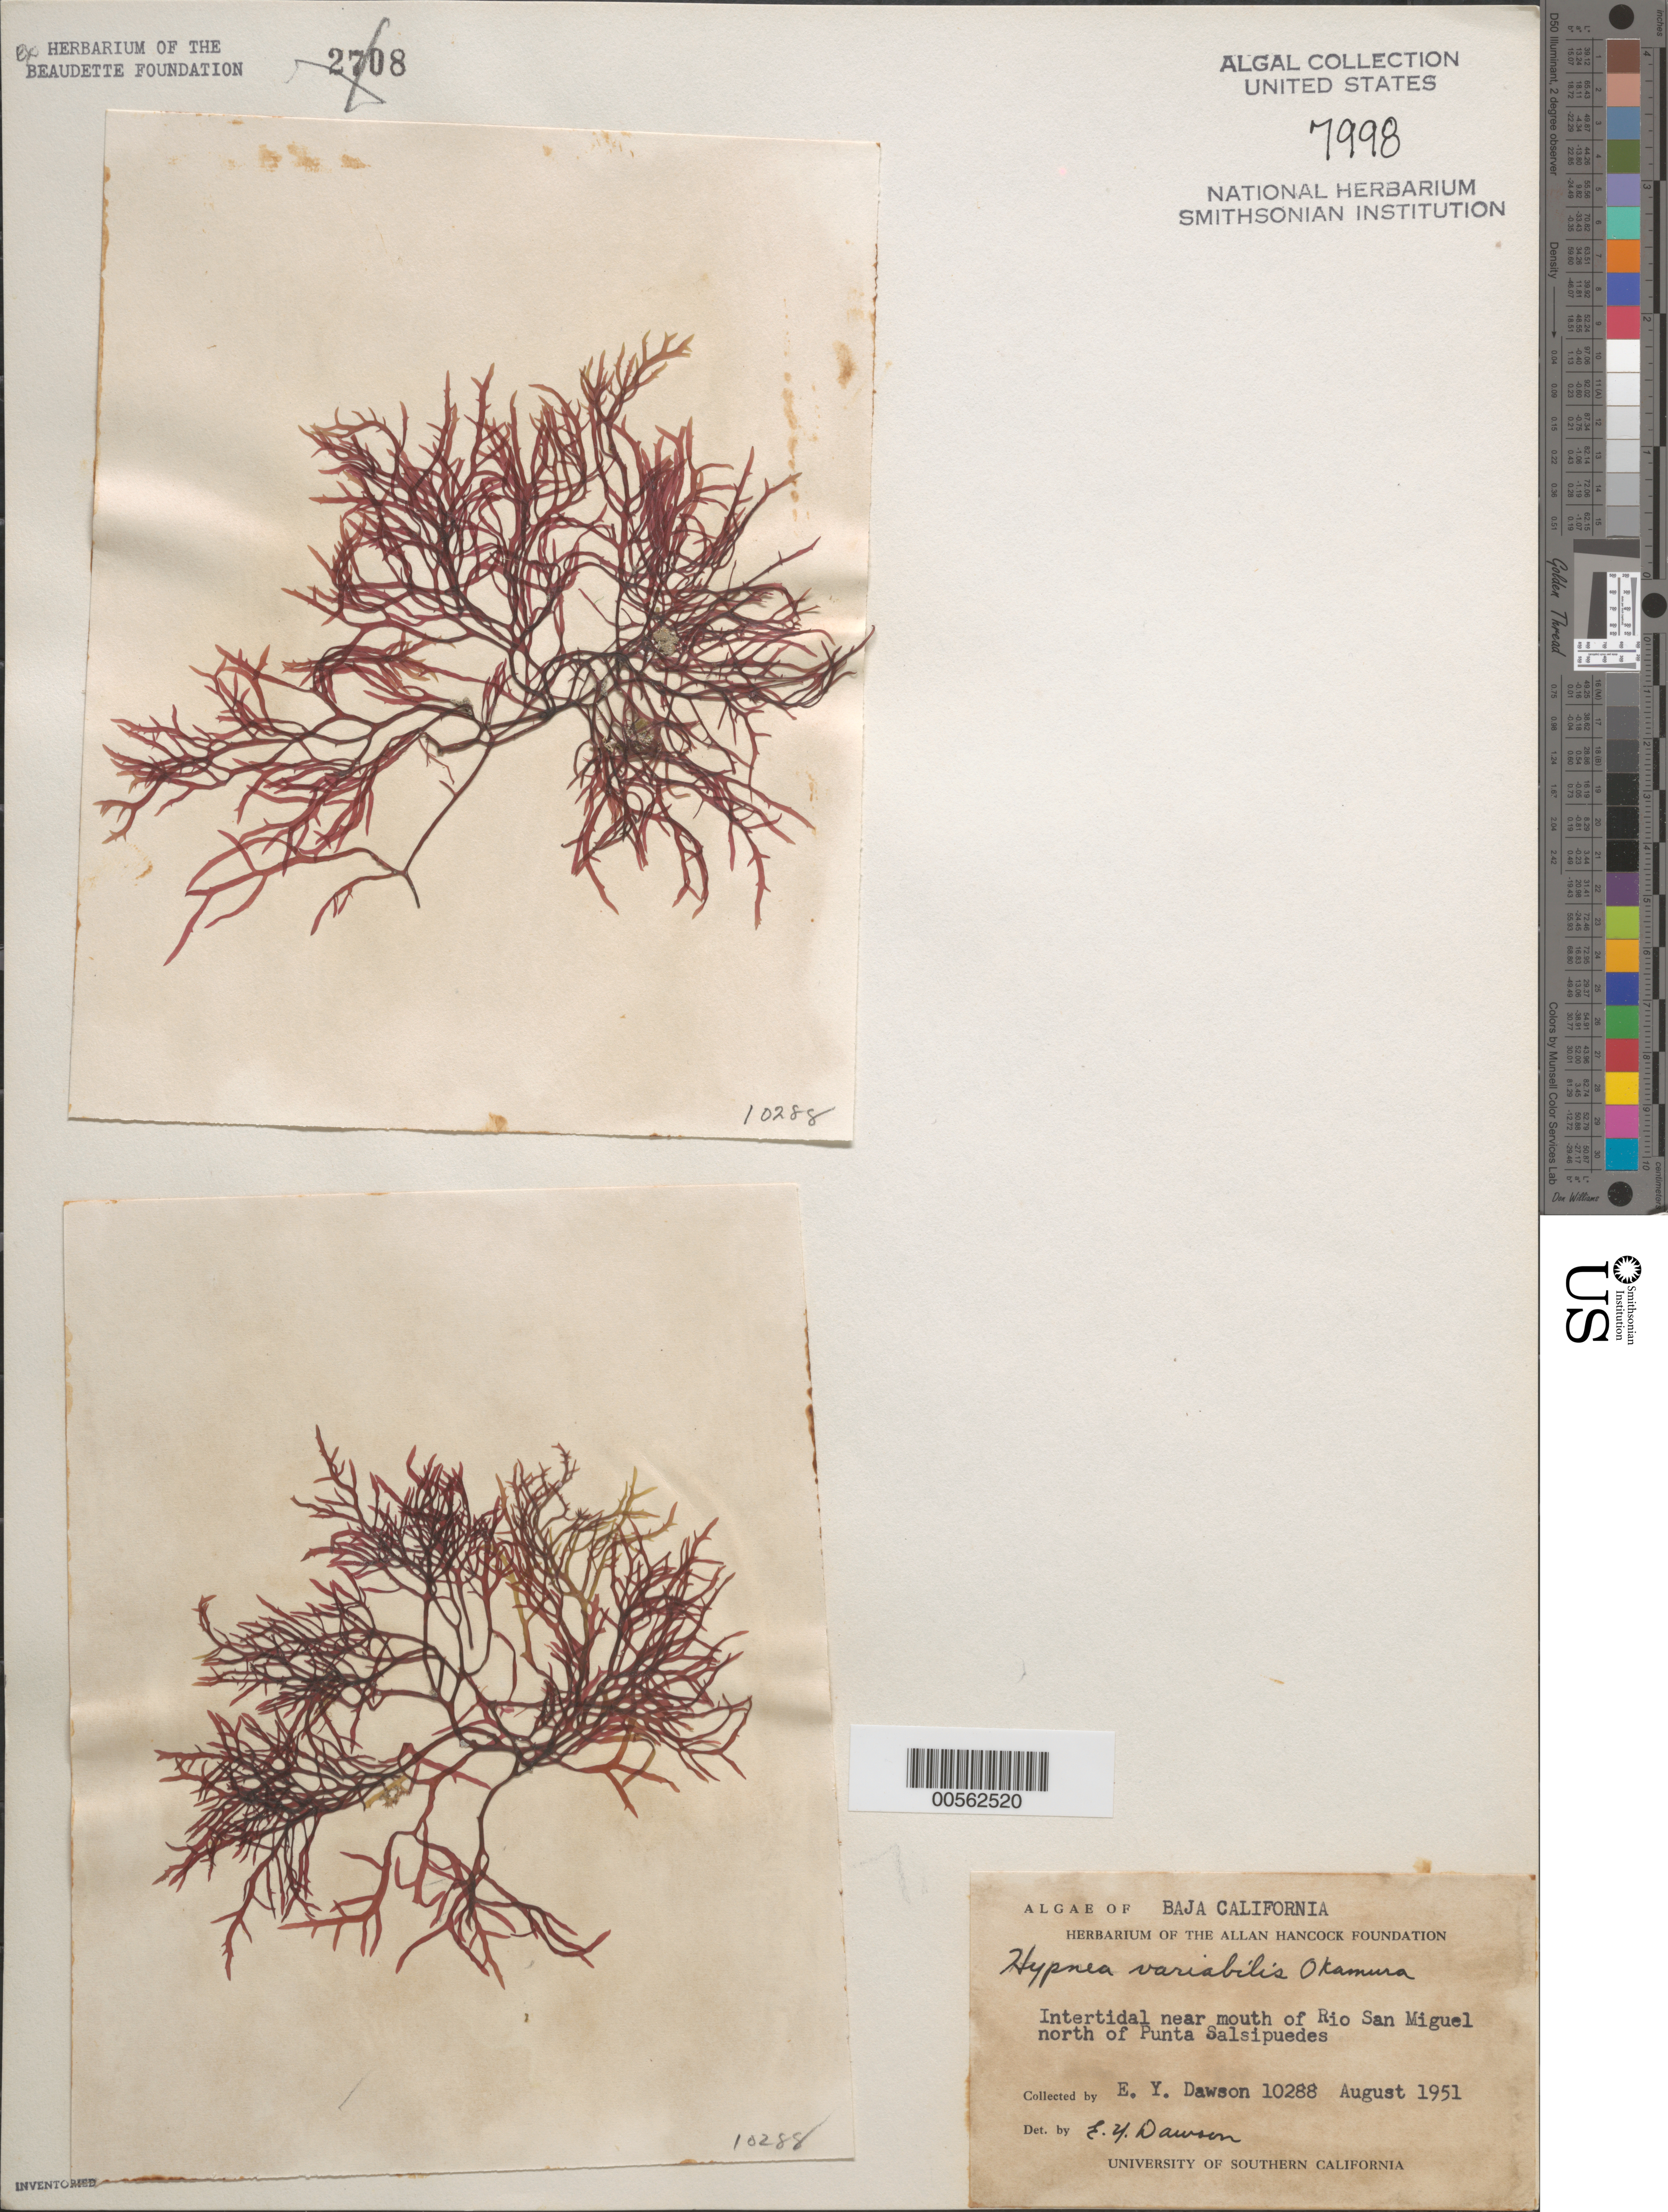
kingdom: Plantae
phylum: Rhodophyta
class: Florideophyceae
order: Gigartinales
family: Cystocloniaceae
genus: Hypnea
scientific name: Hypnea variabilis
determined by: Holguin Q., O.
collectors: E. Y. Dawson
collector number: EYD 10288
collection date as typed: Aug 1951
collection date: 1951-08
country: Mexico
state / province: Baja California Norte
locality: Near Rio San Miguel mouth, north of Punta Salsipuedes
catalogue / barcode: US 7998